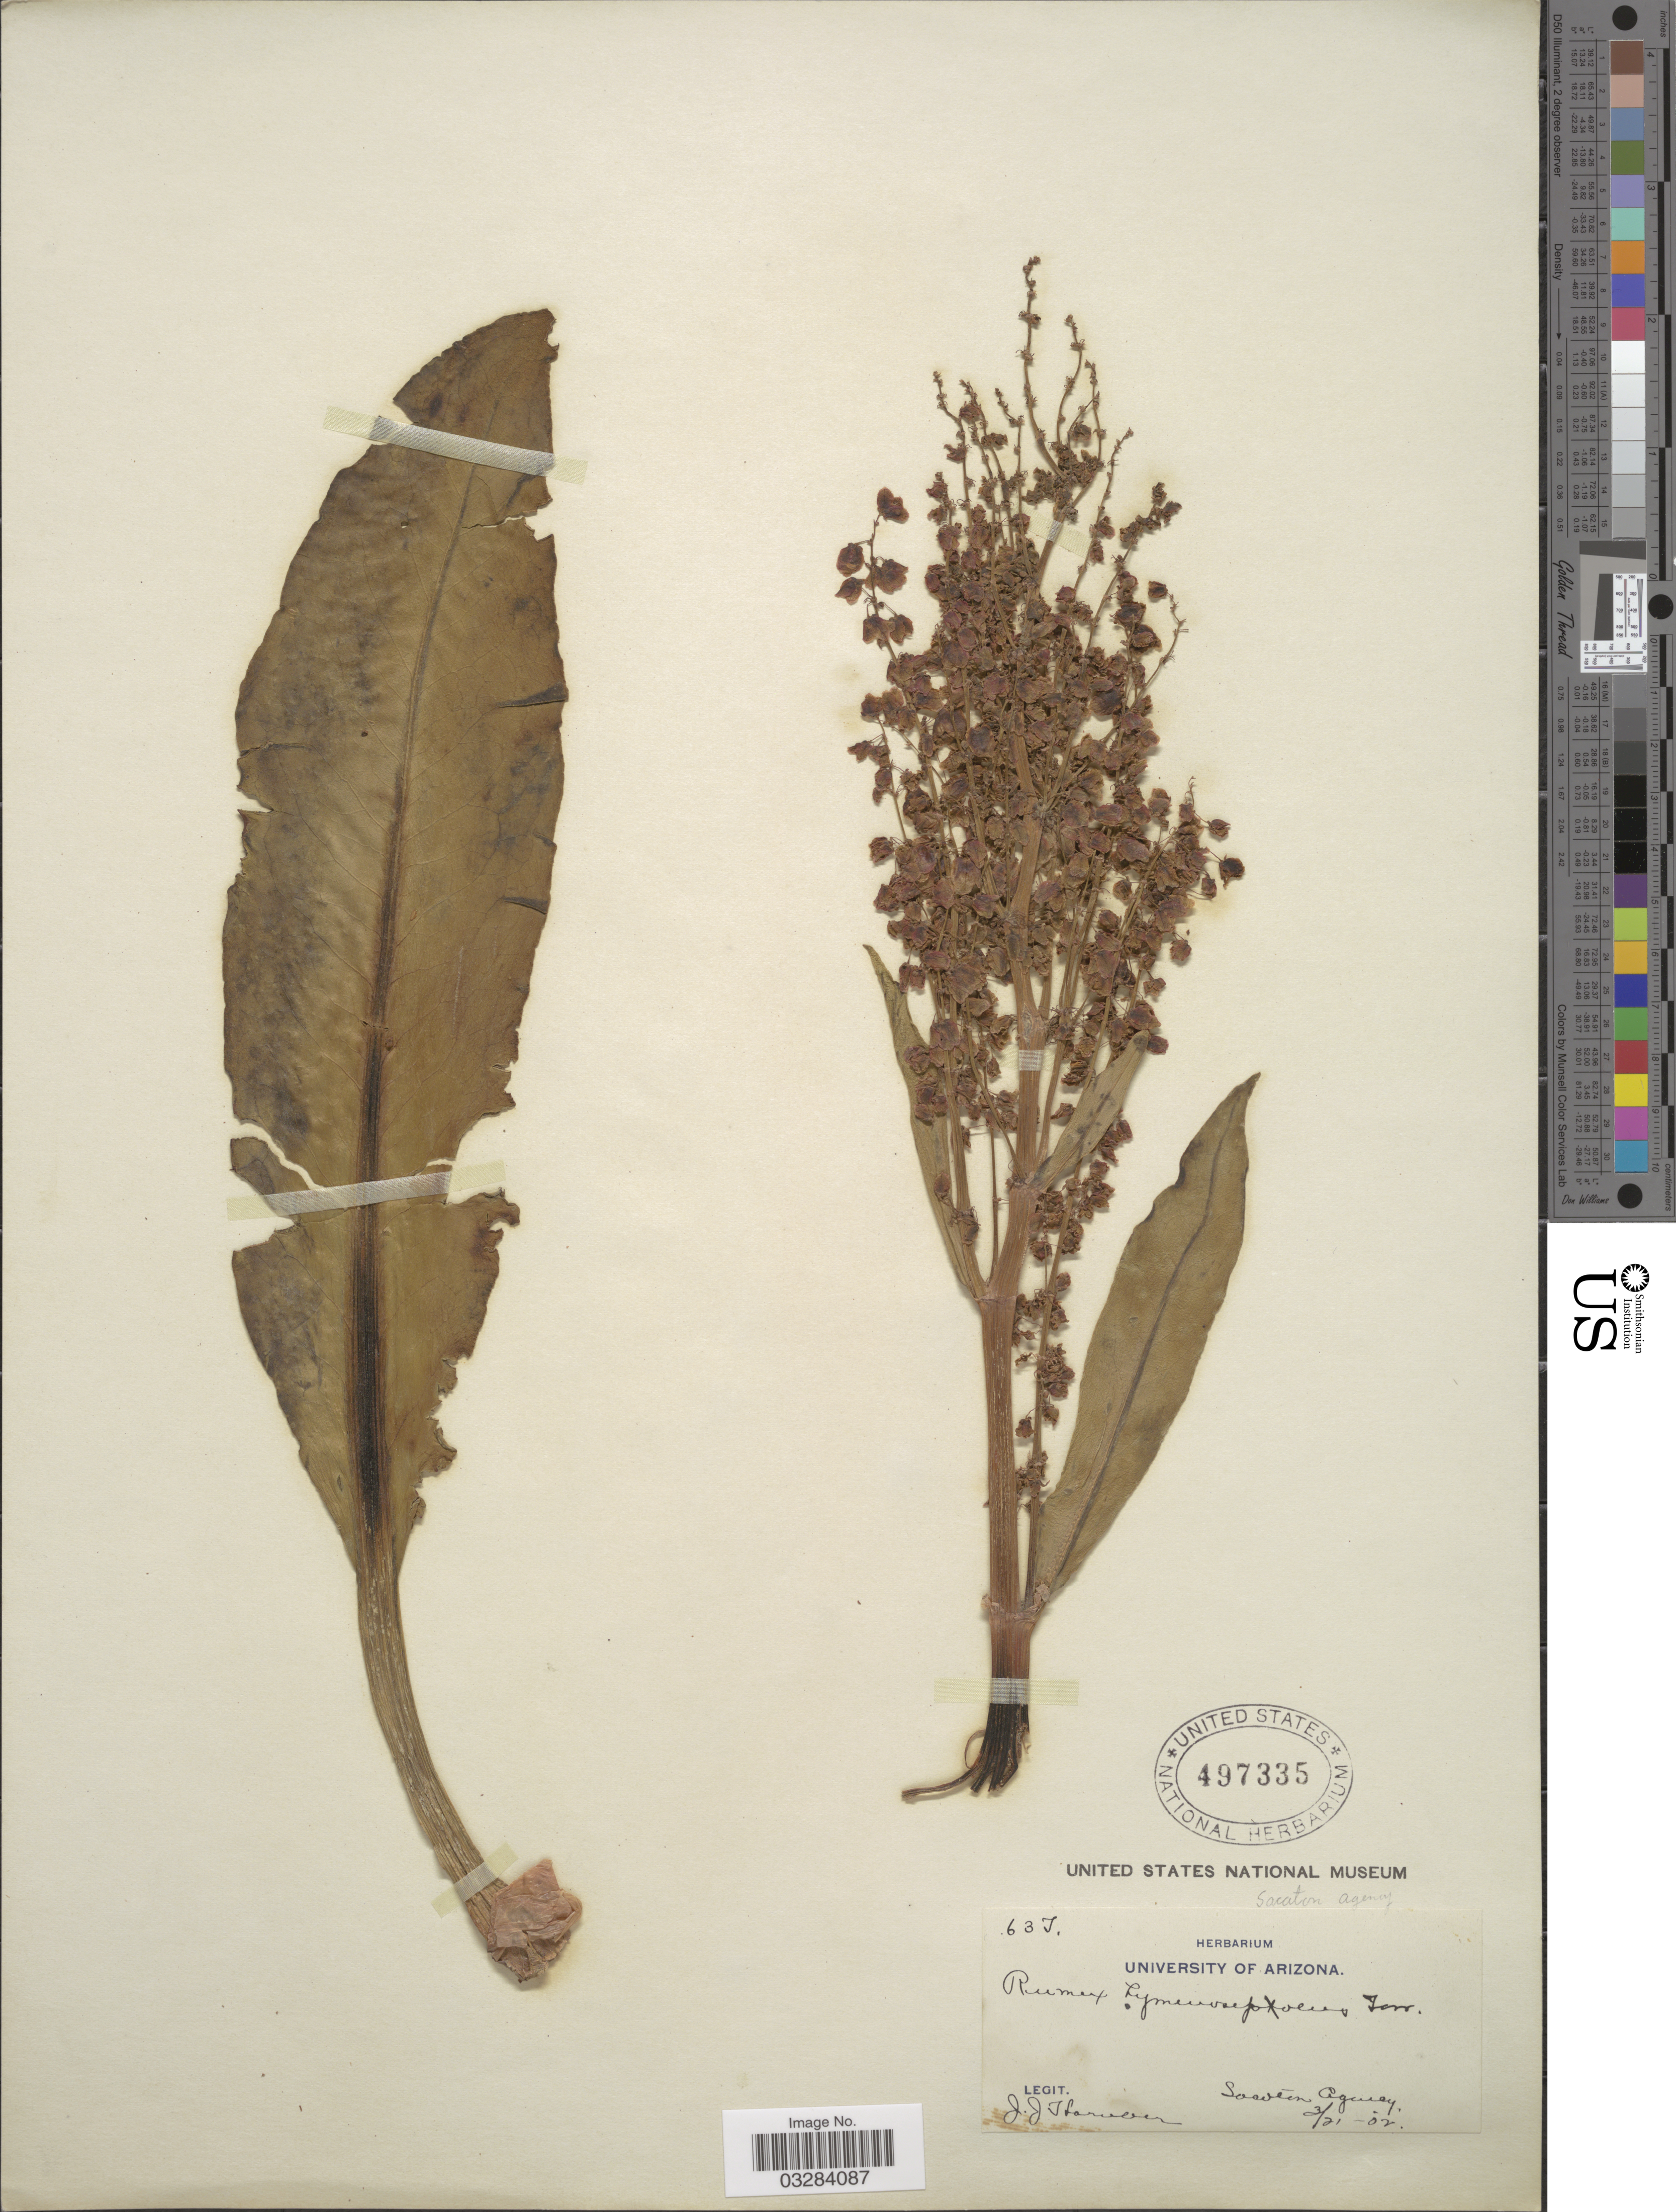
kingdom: Plantae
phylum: Tracheophyta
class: Magnoliopsida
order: Caryophyllales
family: Polygonaceae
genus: Rumex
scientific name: Rumex hymenosepalus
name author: Torr.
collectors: J. Thornber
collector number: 63I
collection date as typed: Transcribed d/m/y: 21/3/2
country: United States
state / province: Arizona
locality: Sacaton Agency.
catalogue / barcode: US 497335